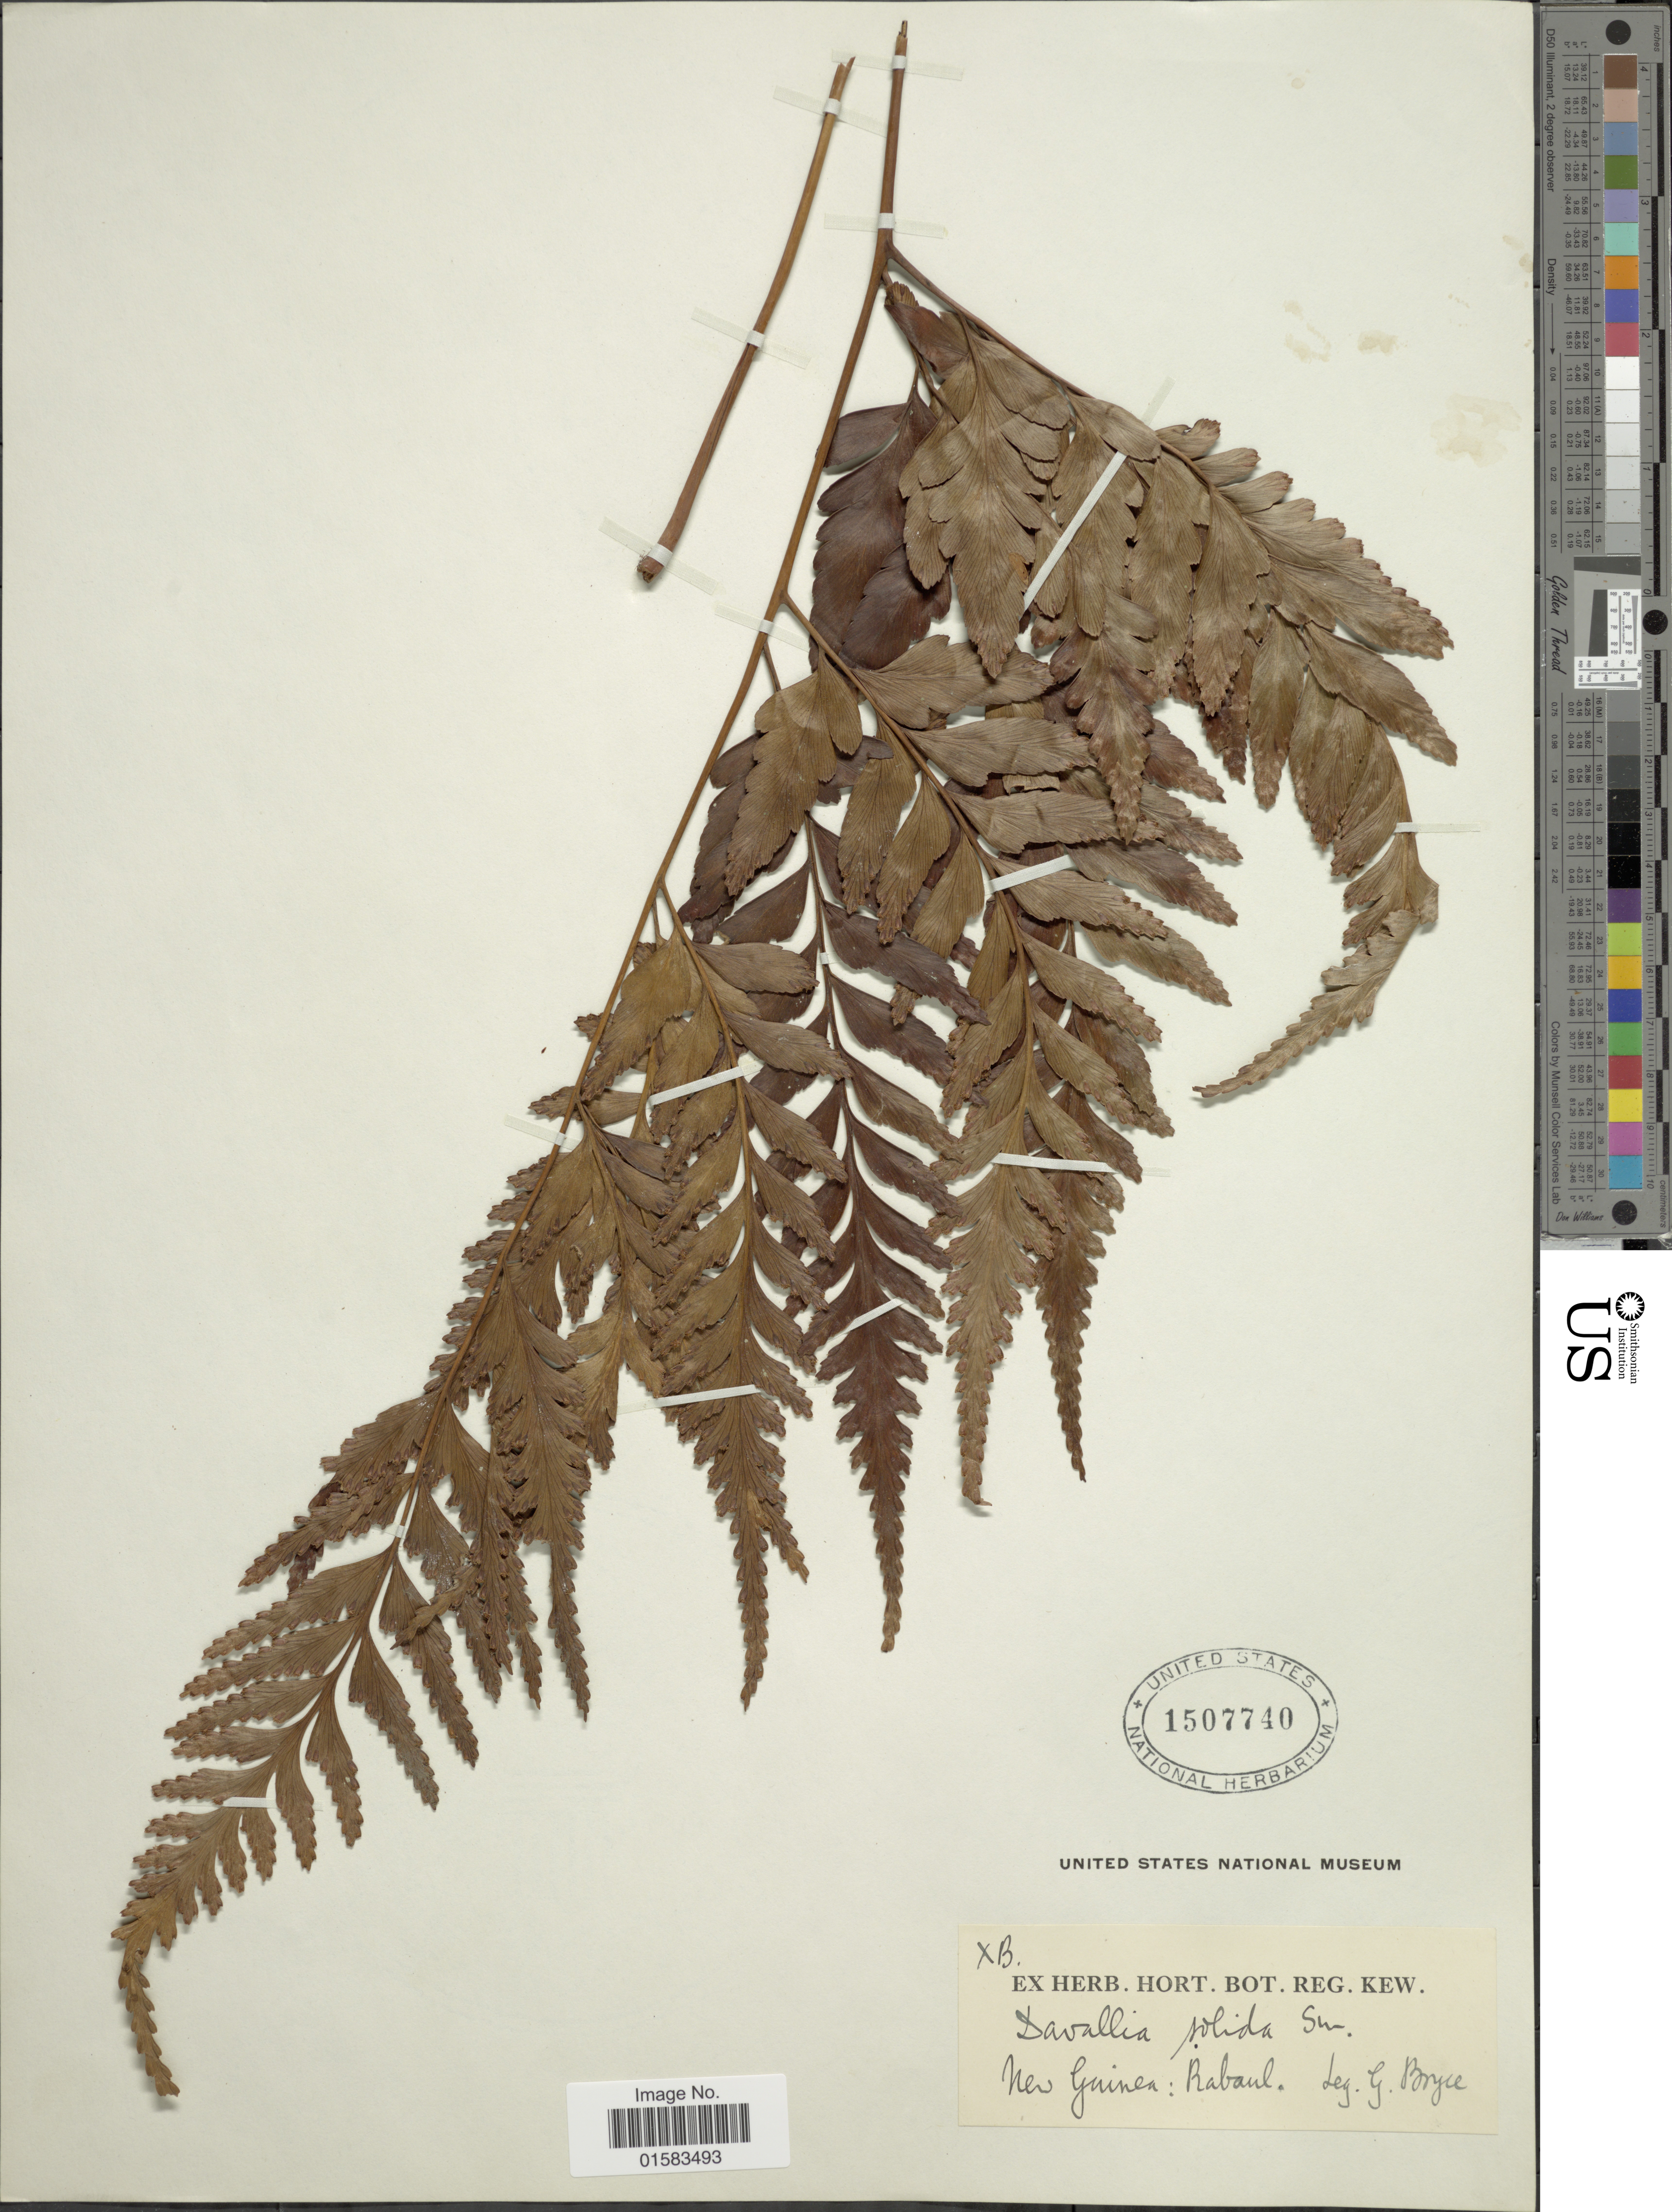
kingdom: Plantae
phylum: Tracheophyta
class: Polypodiopsida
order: Polypodiales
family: Davalliaceae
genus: Davallia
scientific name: Davallia solida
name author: (G. Forst.) Sw.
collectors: G. Bryce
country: Papua New Guinea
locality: New Guinea, Babaul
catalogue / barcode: US 1507740